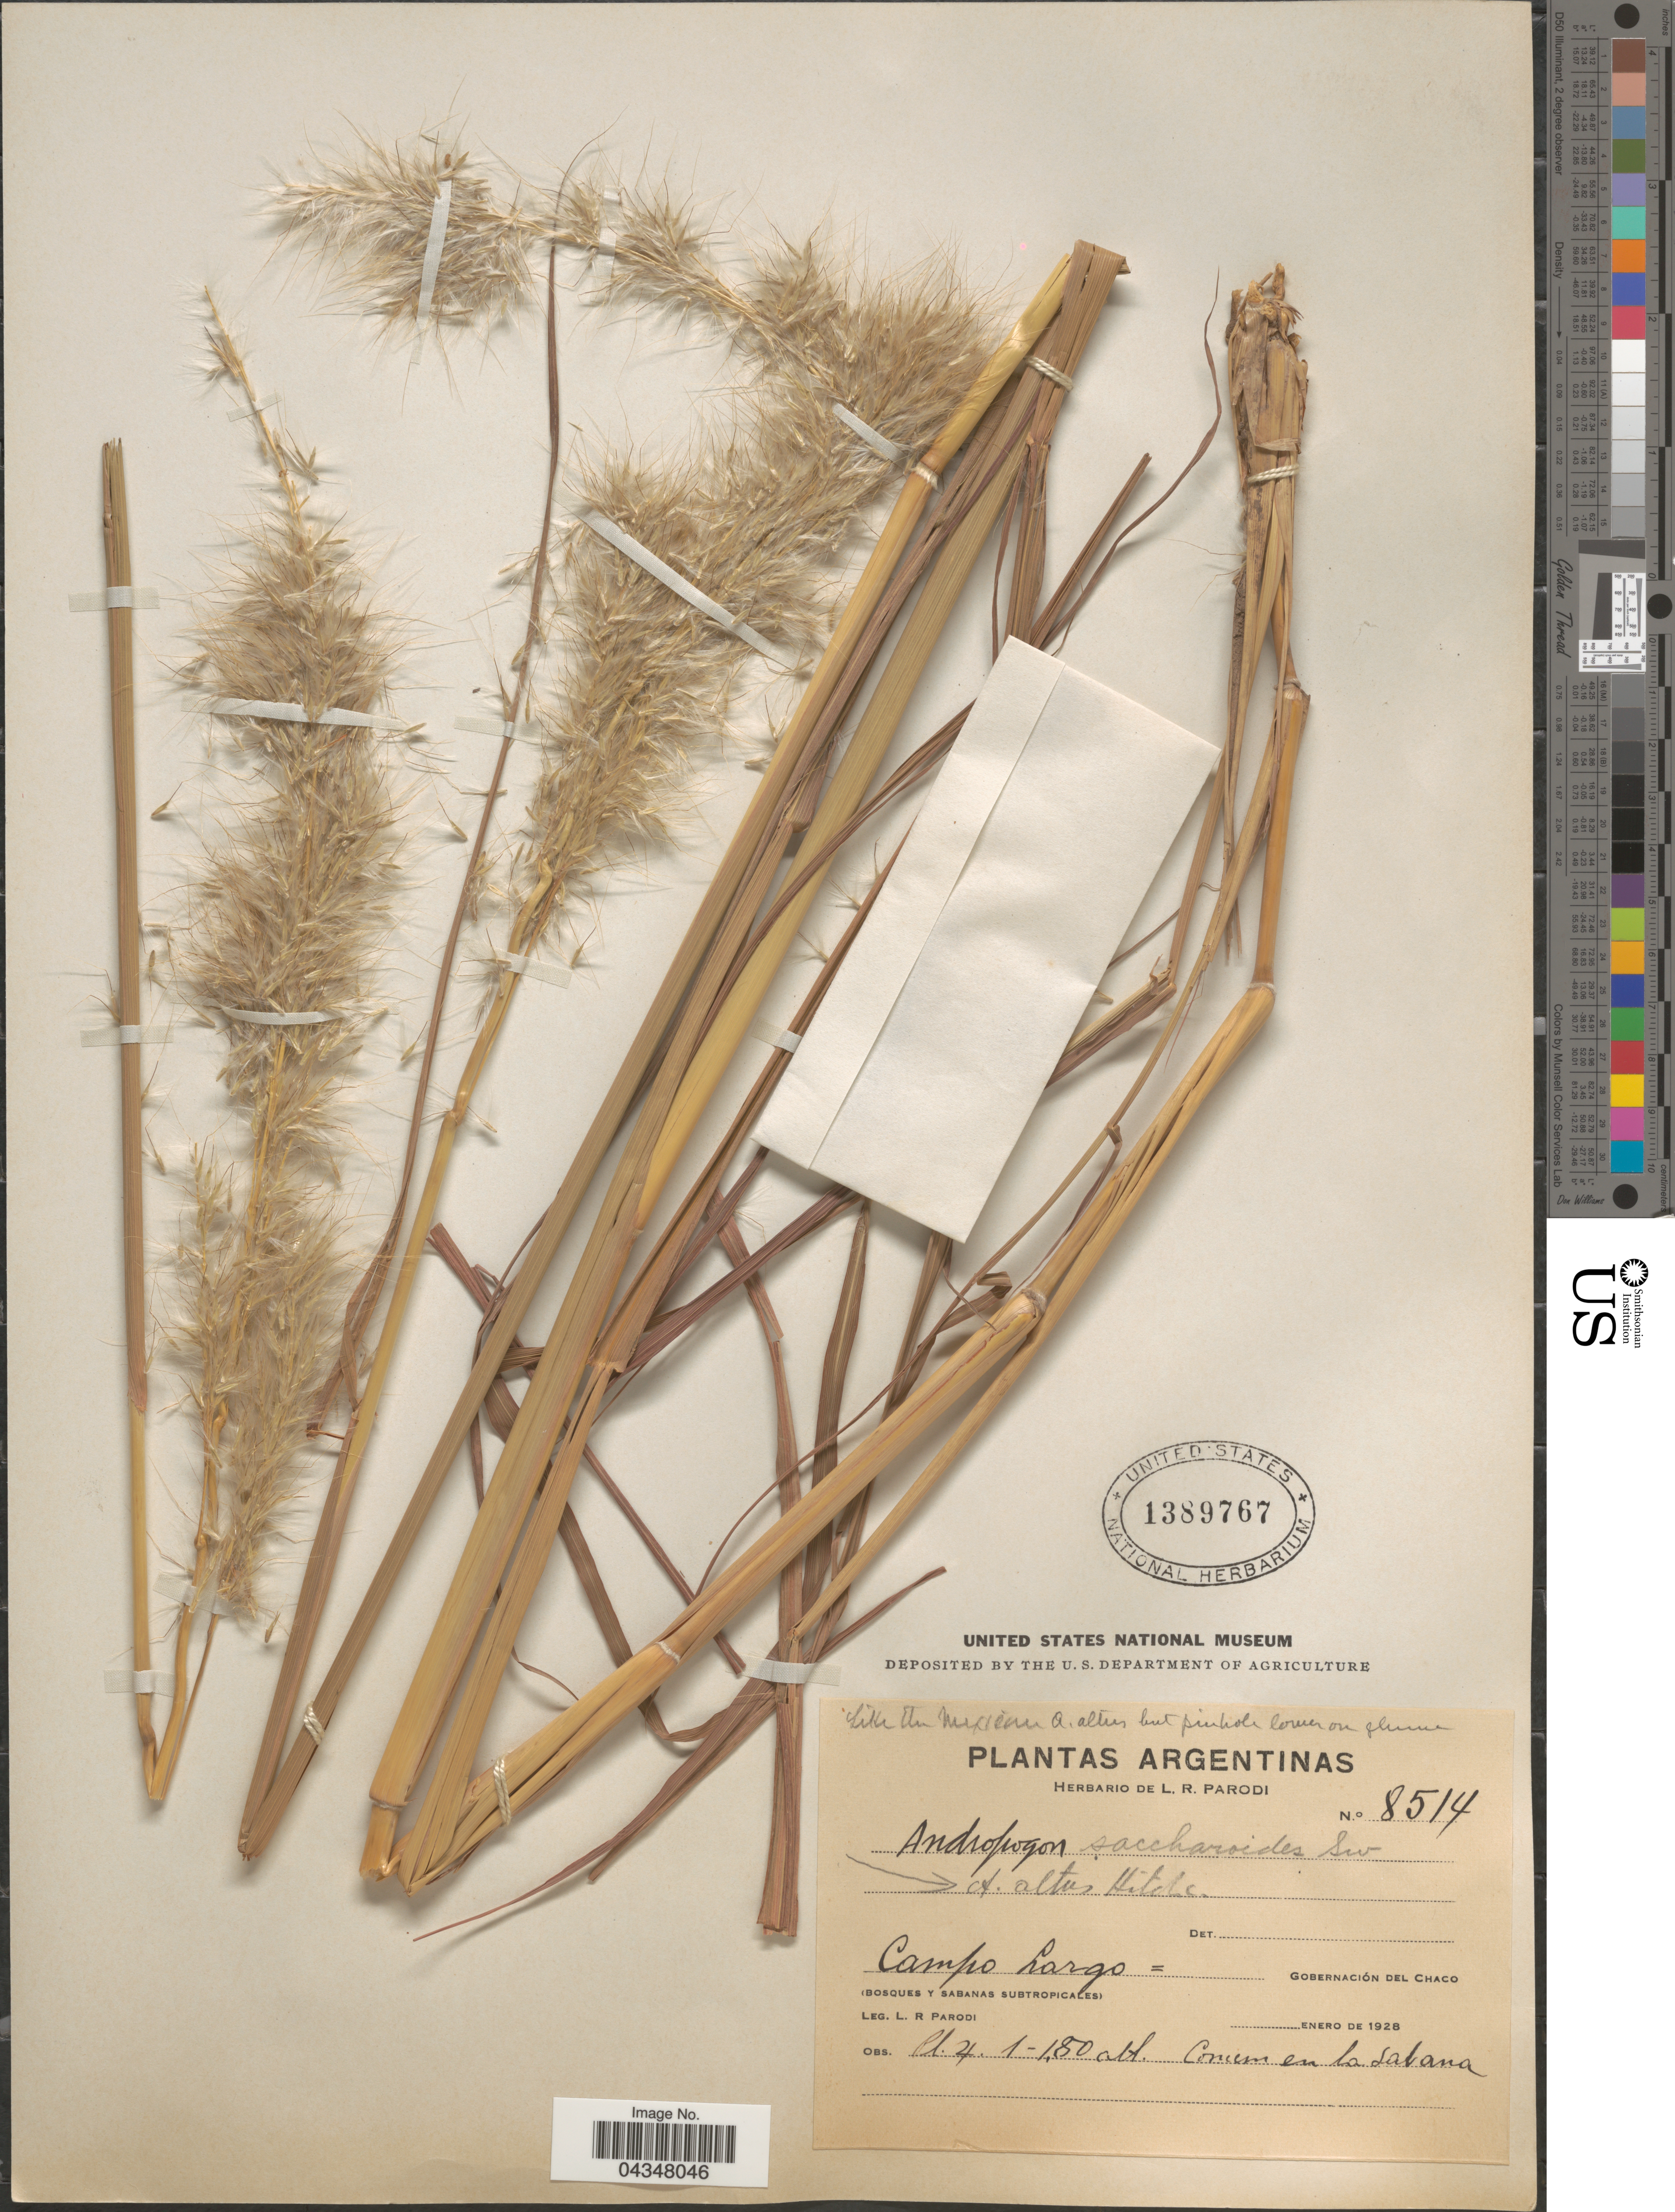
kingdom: Plantae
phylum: Tracheophyta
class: Liliopsida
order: Poales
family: Poaceae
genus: Bothriochloa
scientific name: Bothriochloa alta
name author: (Hitchc.) Henr.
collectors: L. R. Parodi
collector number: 8514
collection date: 1928-01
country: Argentina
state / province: Chaco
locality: Campo Largo = Gobernació del Chaco. (Bosques y sabanas subtropicales).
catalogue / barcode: US 1389767